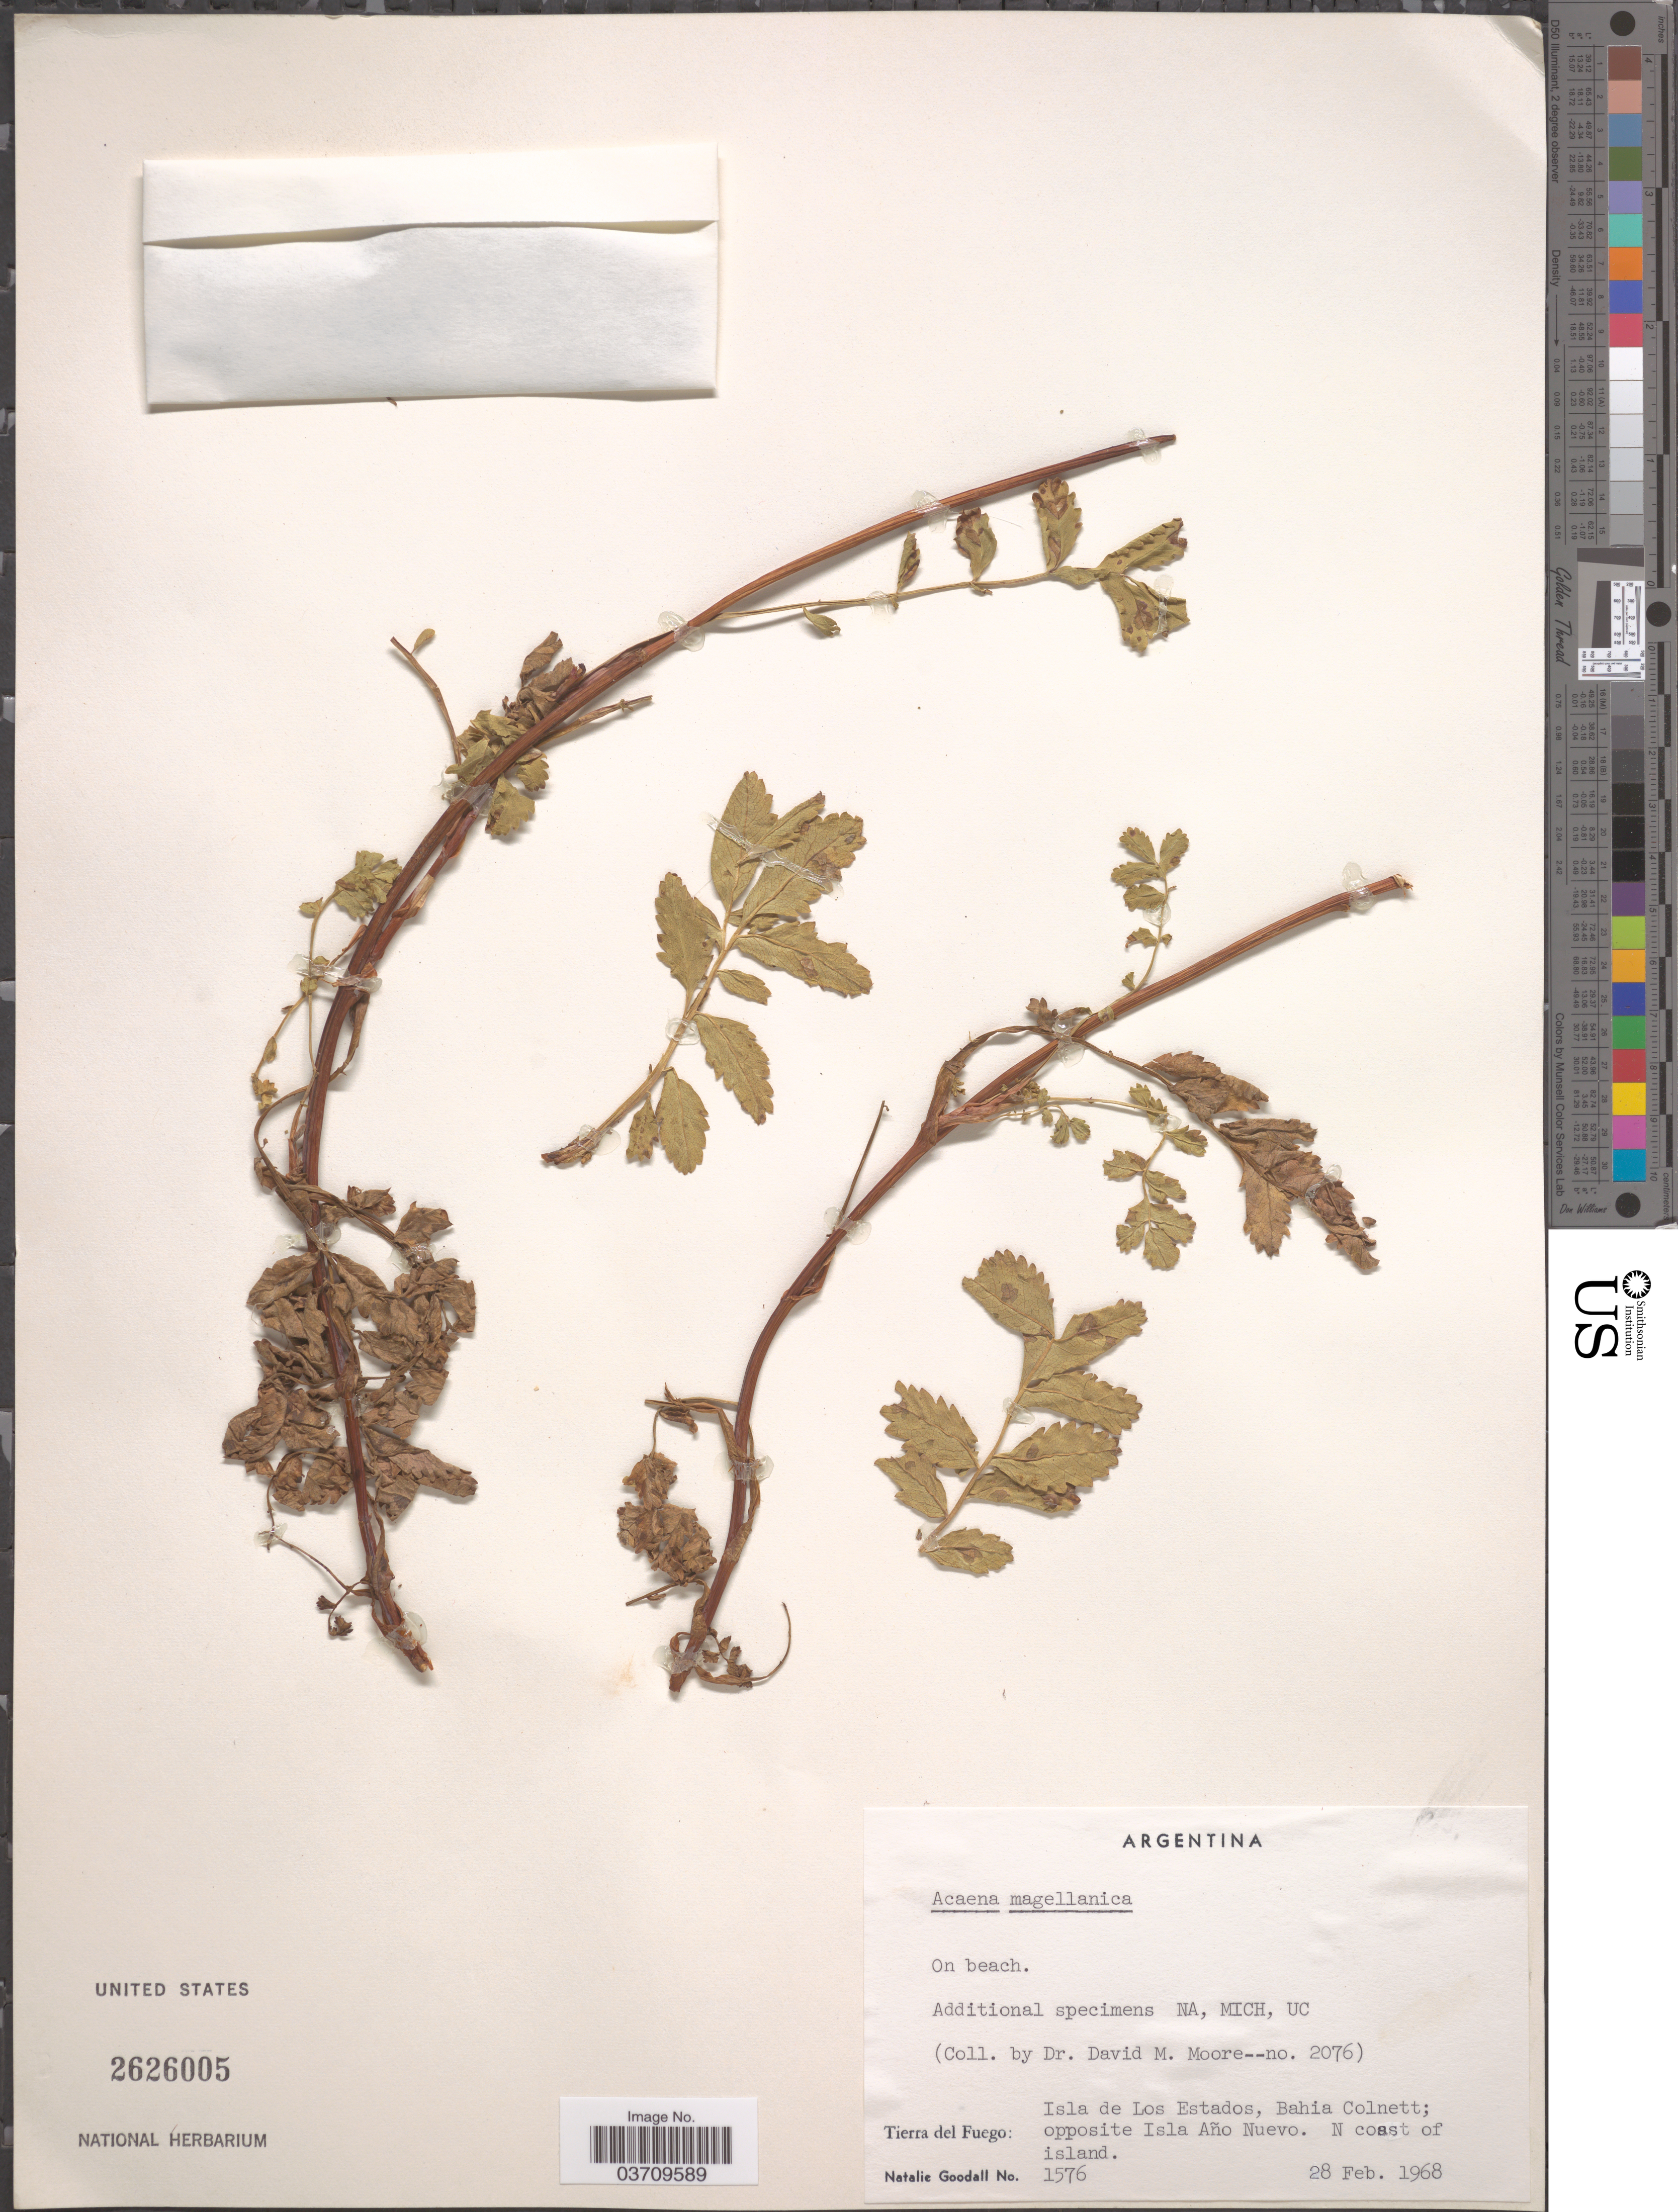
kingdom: Plantae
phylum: Tracheophyta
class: Magnoliopsida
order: Rosales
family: Rosaceae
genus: Acaena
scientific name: Acaena magellanica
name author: Vahl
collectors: D. Moore & N. Goodall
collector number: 2076/1576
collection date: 1968-02-28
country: Argentina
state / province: Tierra del Fuego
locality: Isla de Los Estados, Bahia Colnett; opposite Isla Año Nuevo. N coast of island.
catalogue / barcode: US 2626005